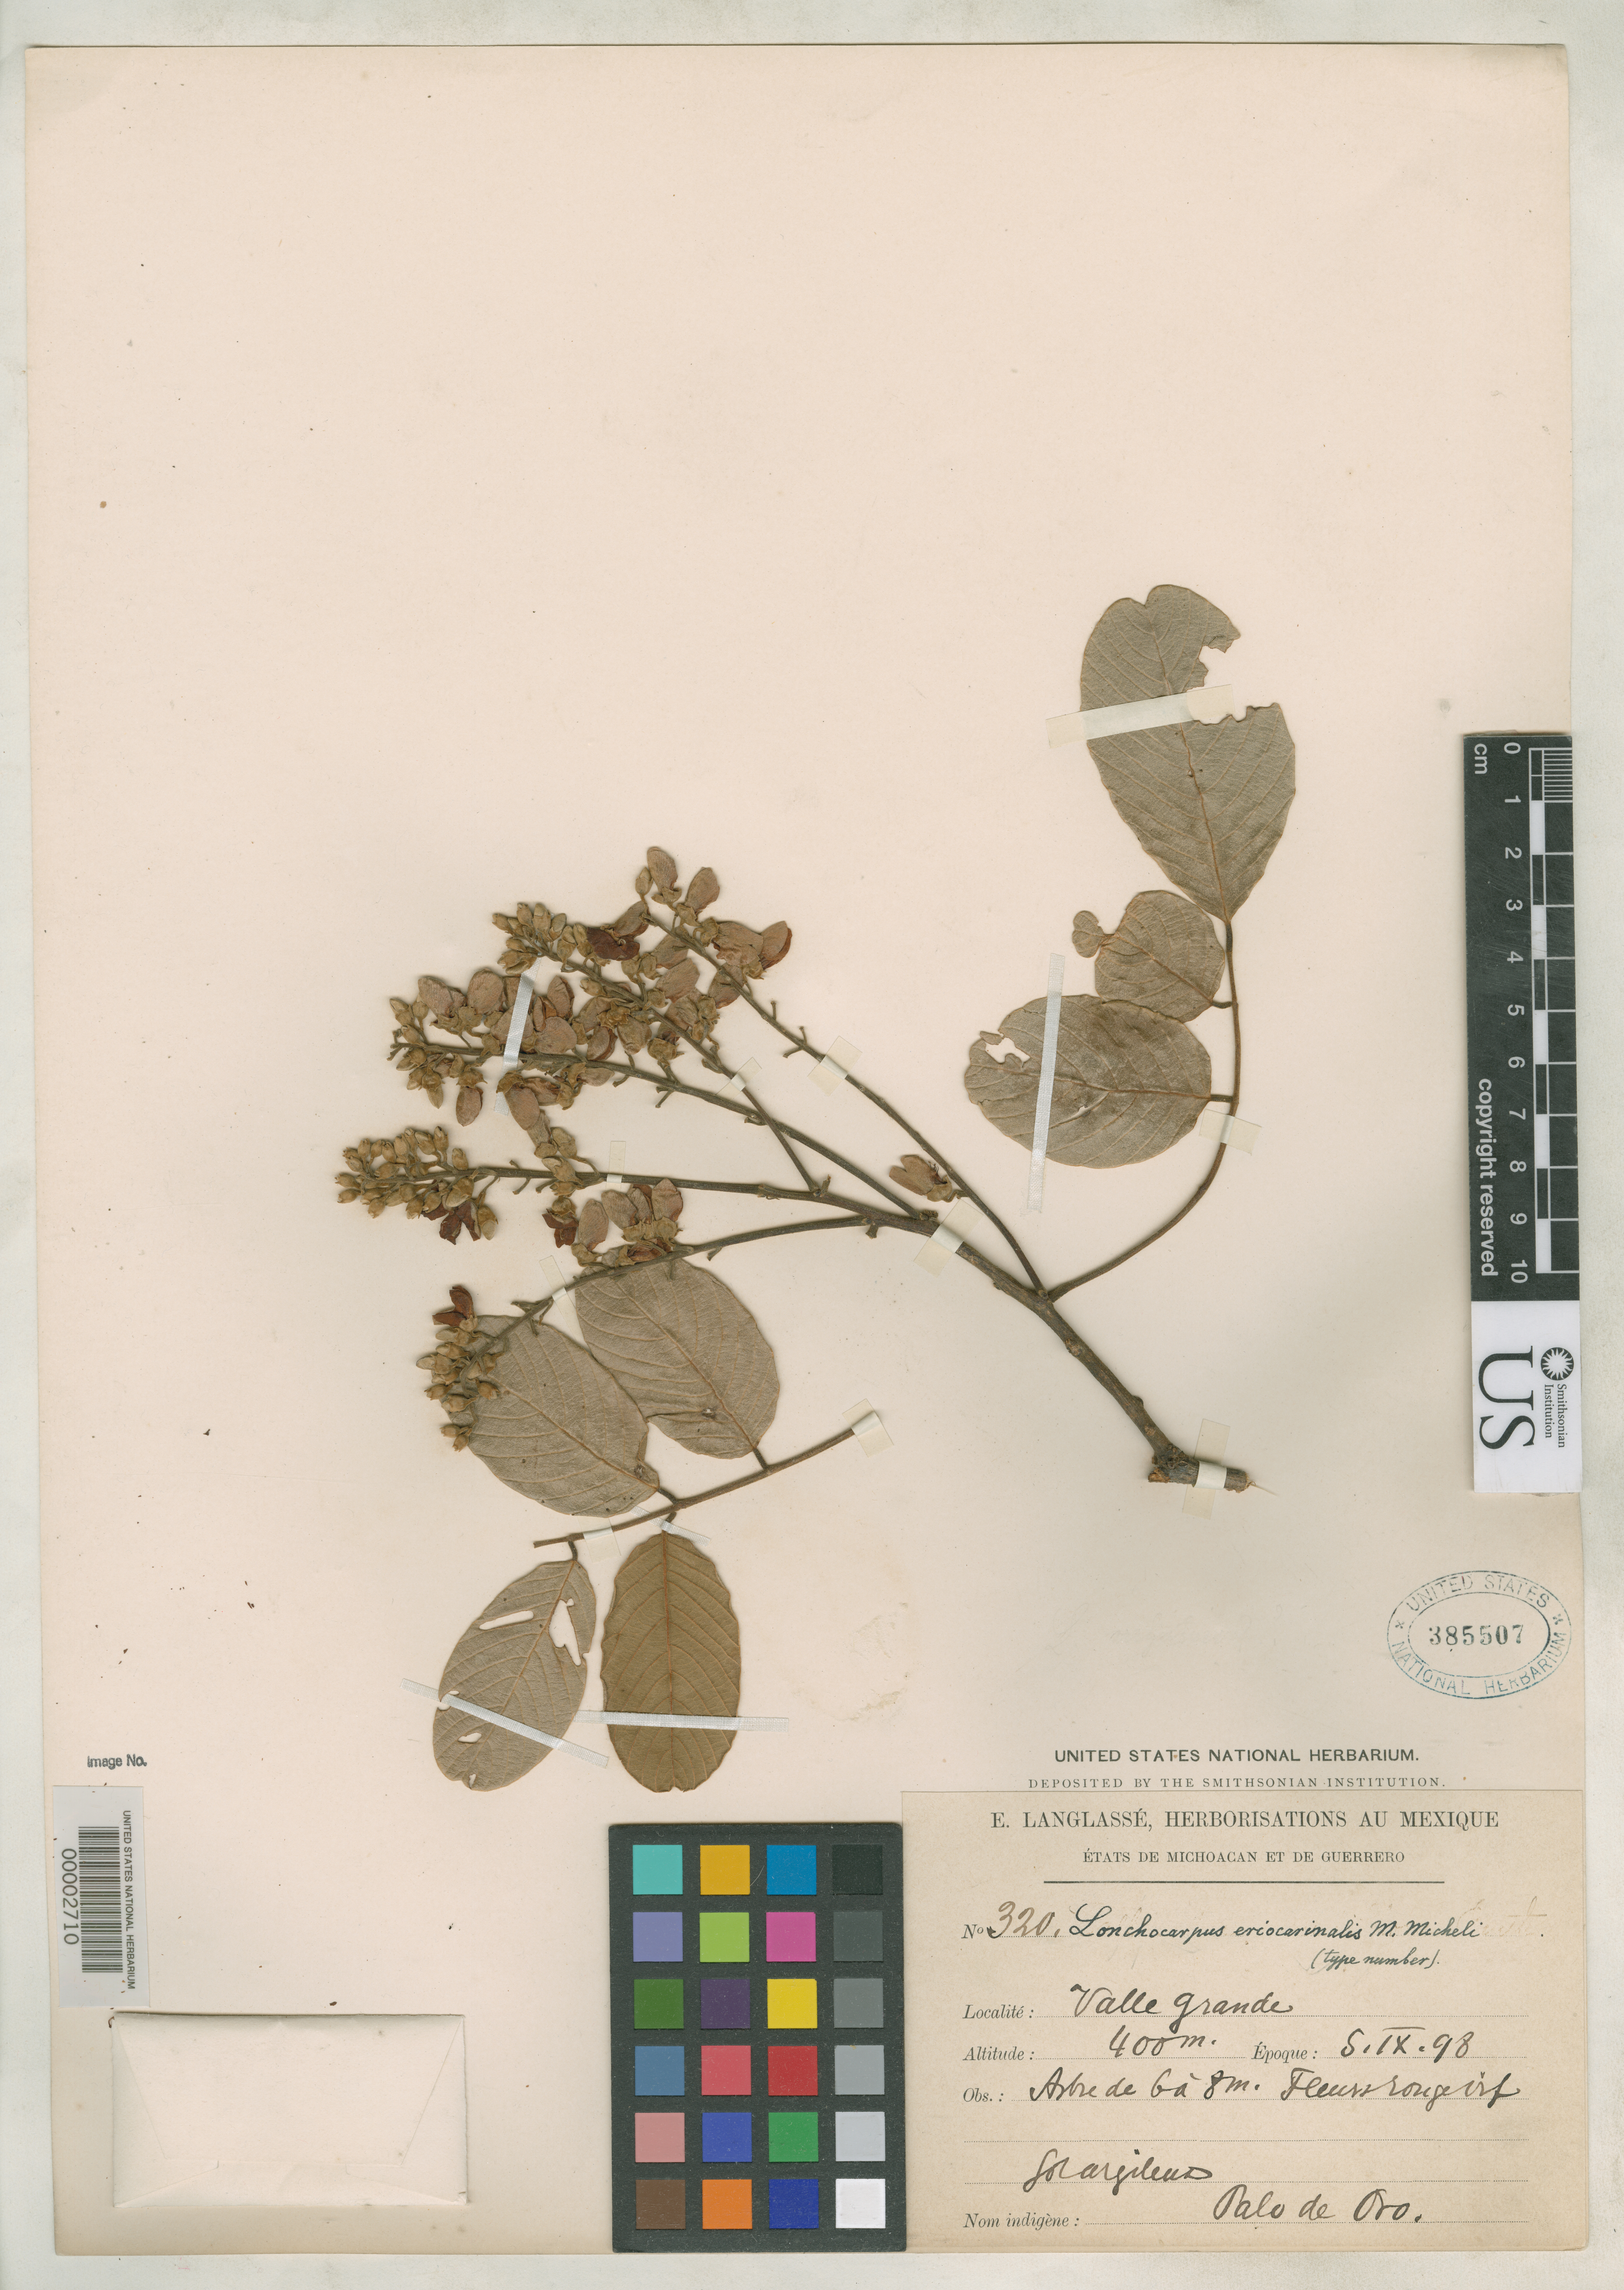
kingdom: Plantae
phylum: Tracheophyta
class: Magnoliopsida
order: Fabales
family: Fabaceae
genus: Lonchocarpus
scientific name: Lonchocarpus eriocarinalis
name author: Micheli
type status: Type Collection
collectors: E. Langlassé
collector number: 320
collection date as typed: Sep 1898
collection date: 1898-09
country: Mexico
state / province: Guerrero / Michoacán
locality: Valle Grande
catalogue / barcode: US 385507